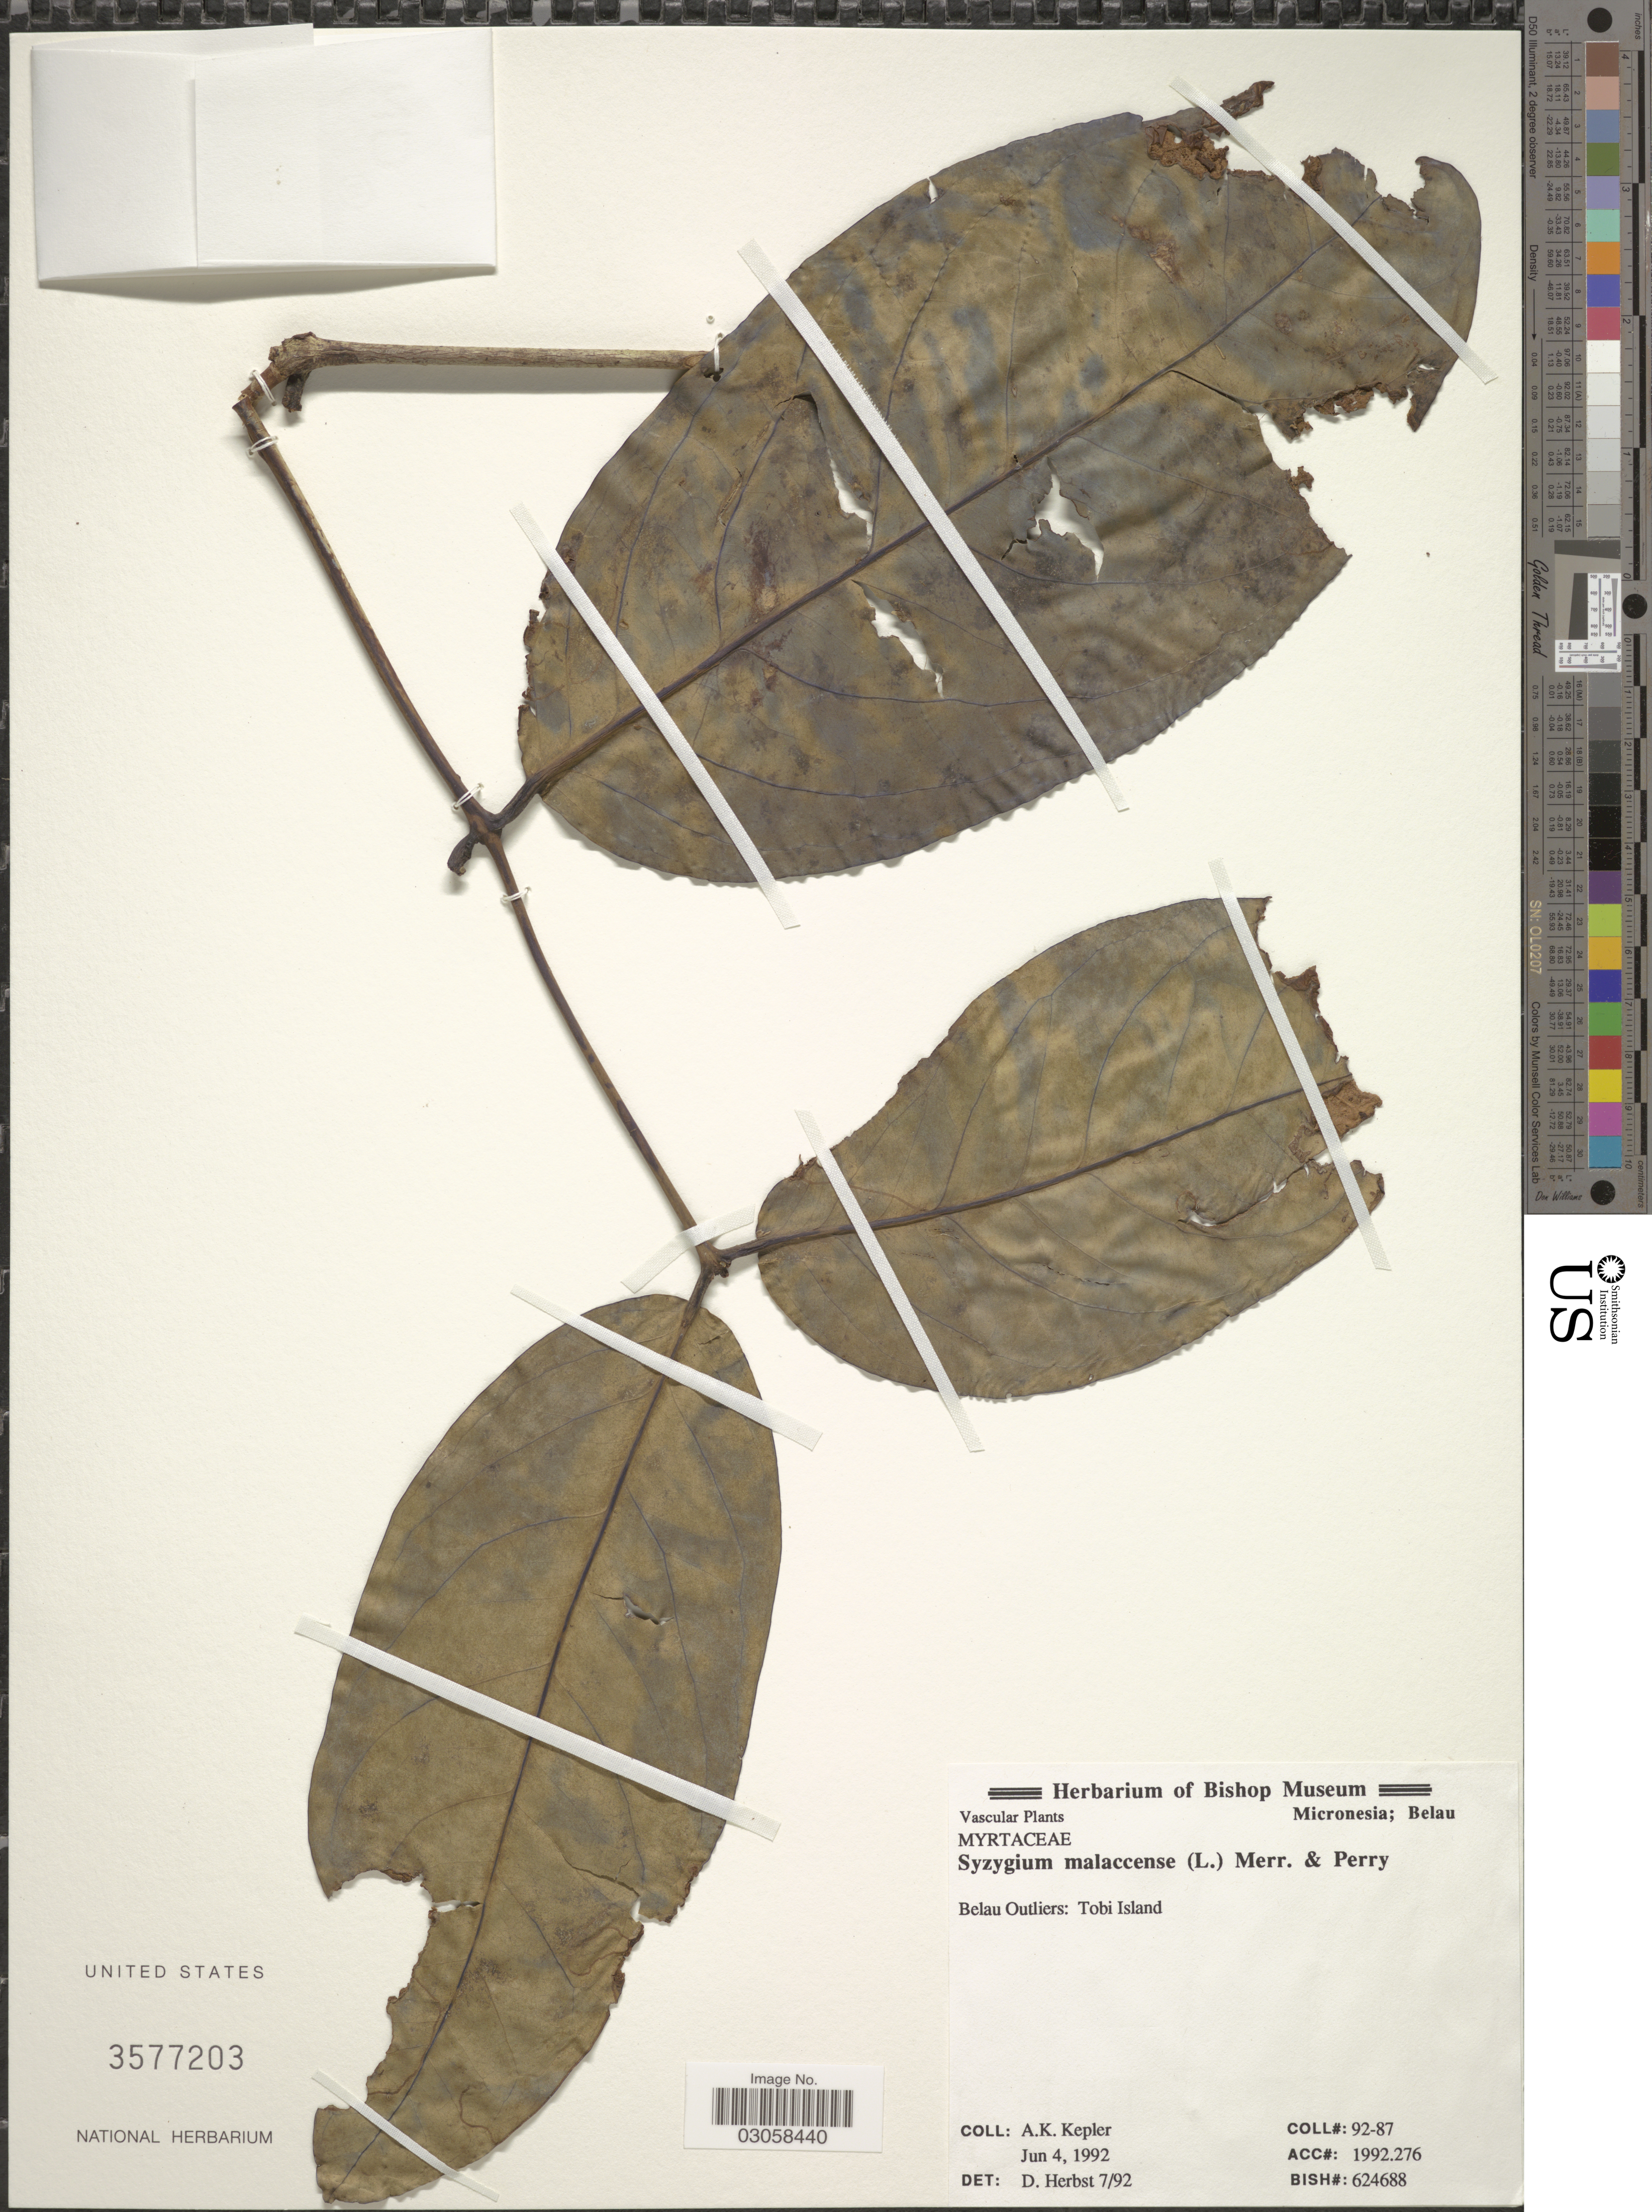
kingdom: Plantae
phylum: Tracheophyta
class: Magnoliopsida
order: Myrtales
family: Myrtaceae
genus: Syzygium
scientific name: Syzygium samarangense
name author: (Blume) Merr. & L.M. Perry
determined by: Strong, Mark T., (BOT), Smithsonian Institution - National Museum of Natural History (UNITED STATES)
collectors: A. K. Kepler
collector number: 92-87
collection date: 1992-06-04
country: Palau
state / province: Belau Outliers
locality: Tobi Island.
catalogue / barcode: US 3577203